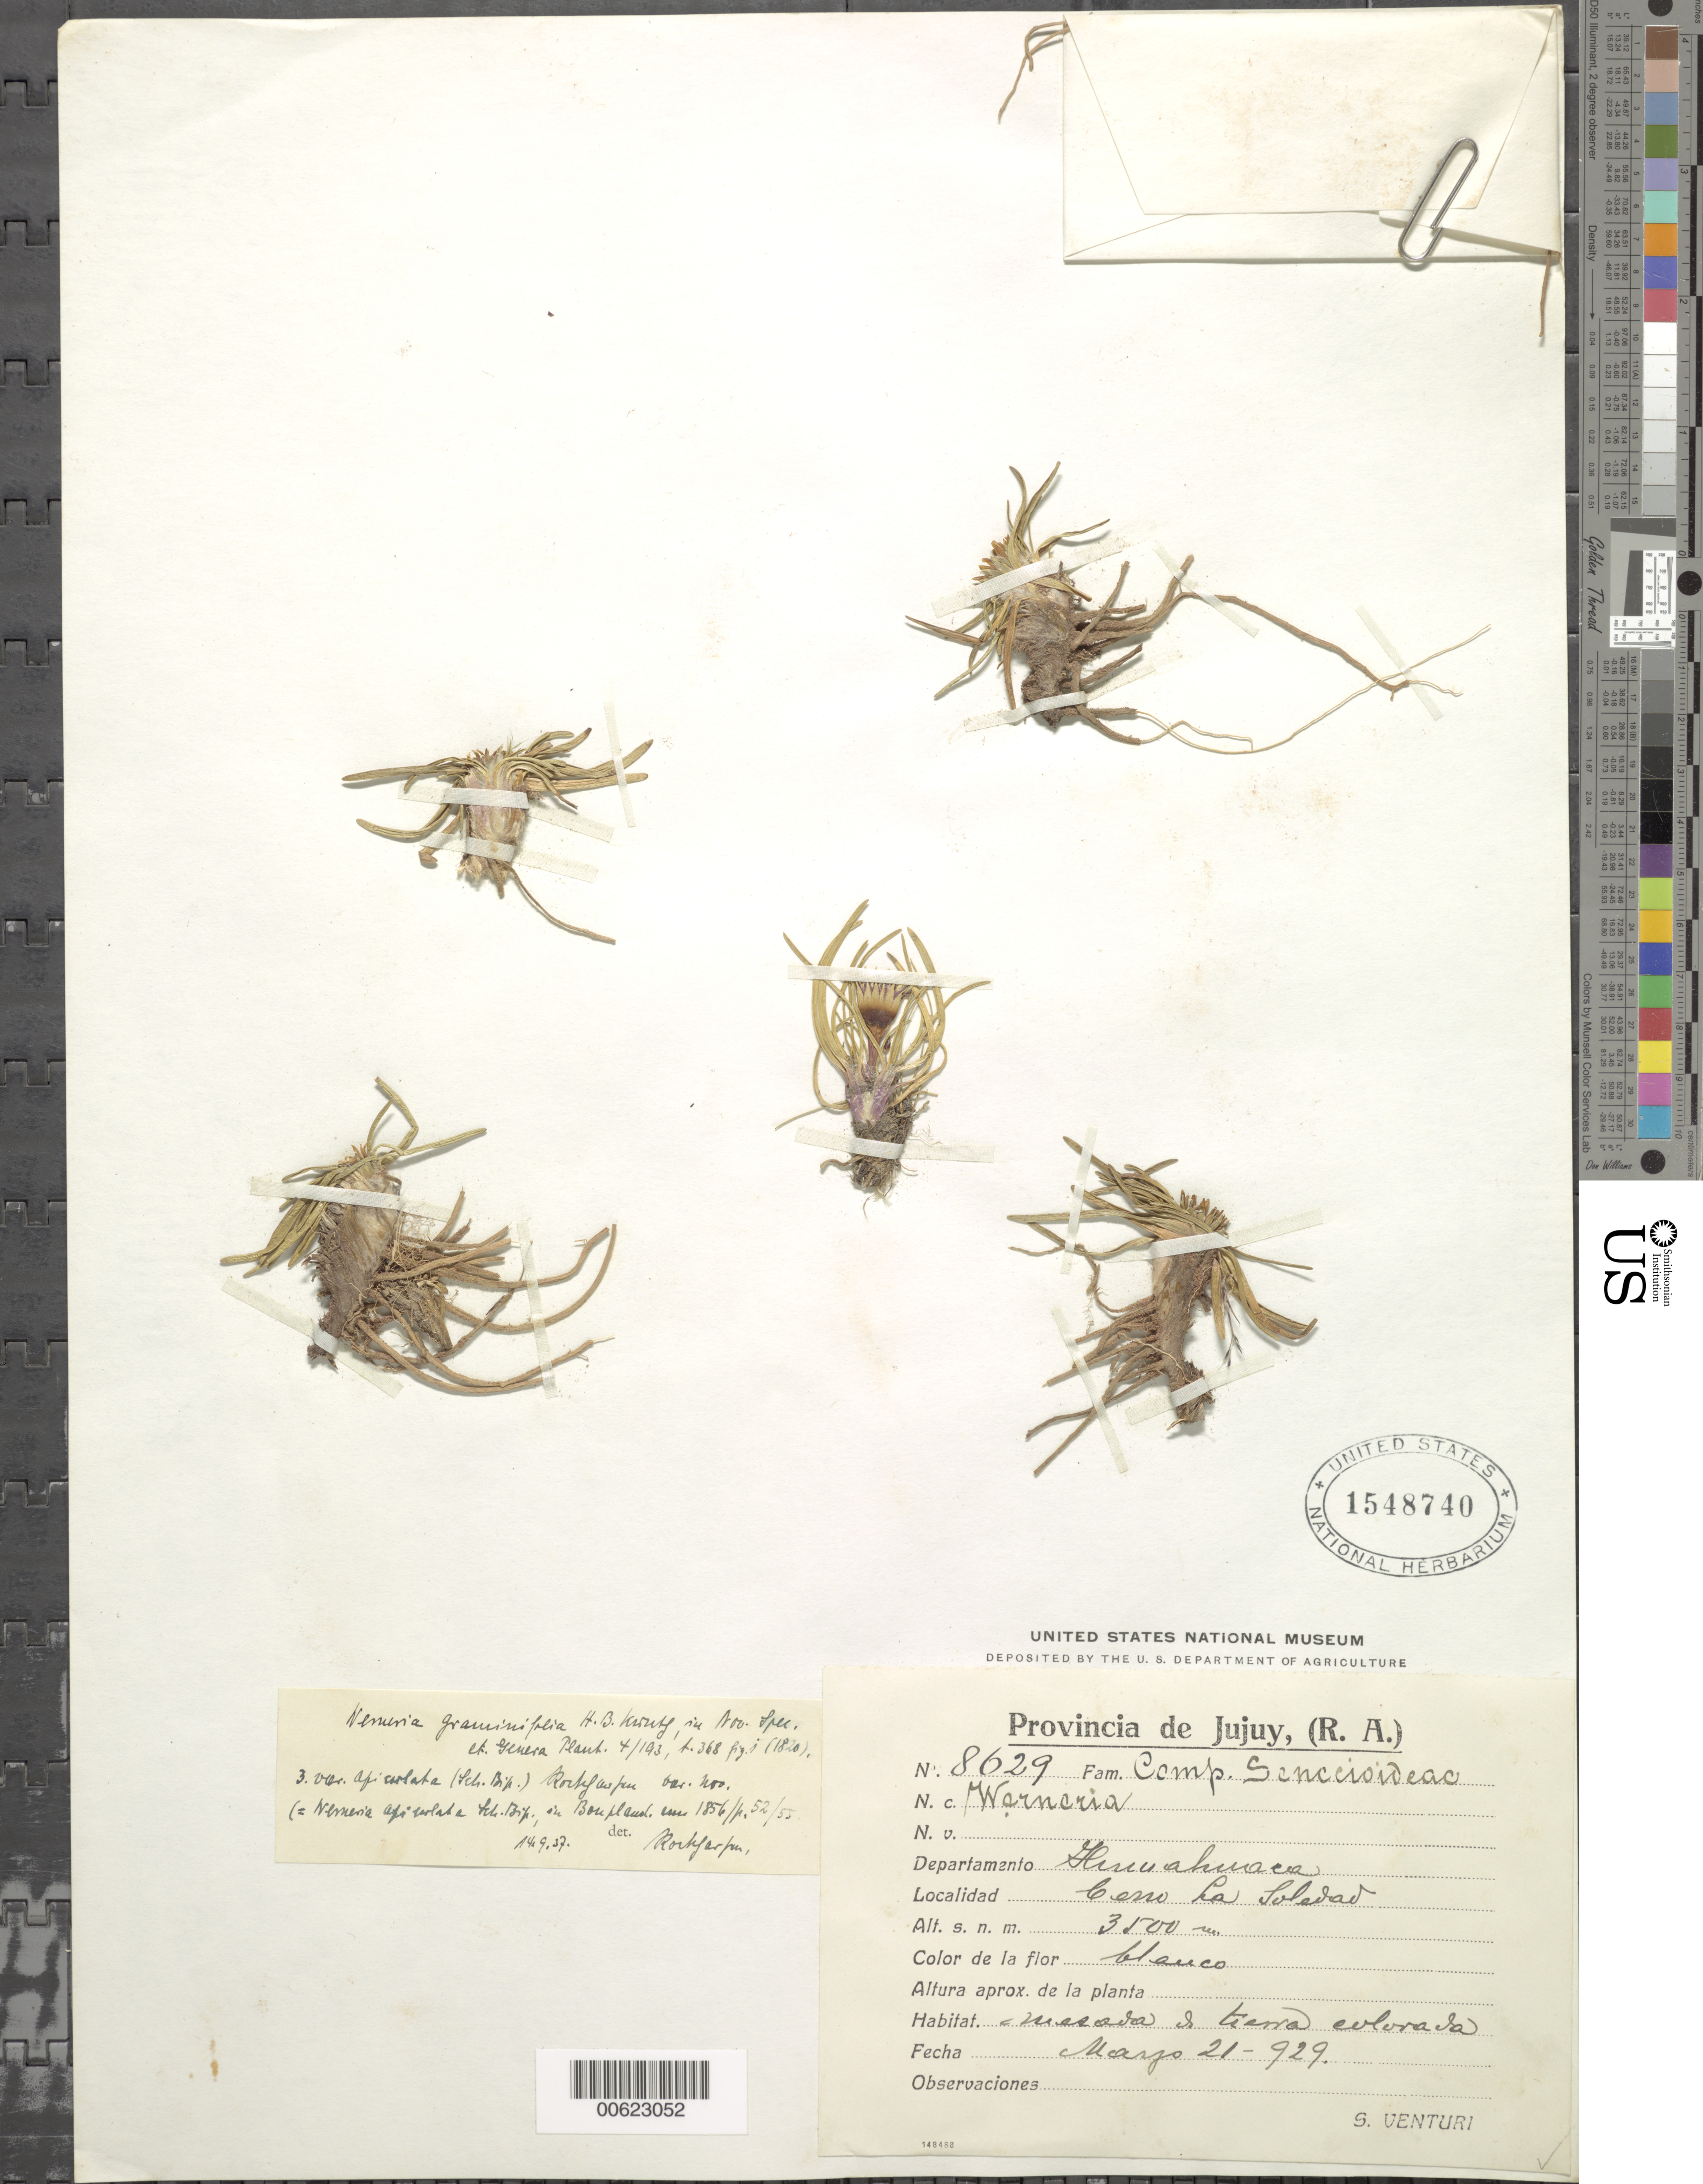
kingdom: Plantae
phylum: Tracheophyta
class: Magnoliopsida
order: Asterales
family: Asteraceae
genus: Werneria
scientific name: Werneria apiculata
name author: Sch. Bip.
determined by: Calvo, Joel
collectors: S. Venturi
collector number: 8629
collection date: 1929-03-21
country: Argentina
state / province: Jujuy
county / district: Gluruahuaca(?)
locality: Cerro la Soledad(?)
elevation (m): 3500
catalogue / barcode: US 1548740